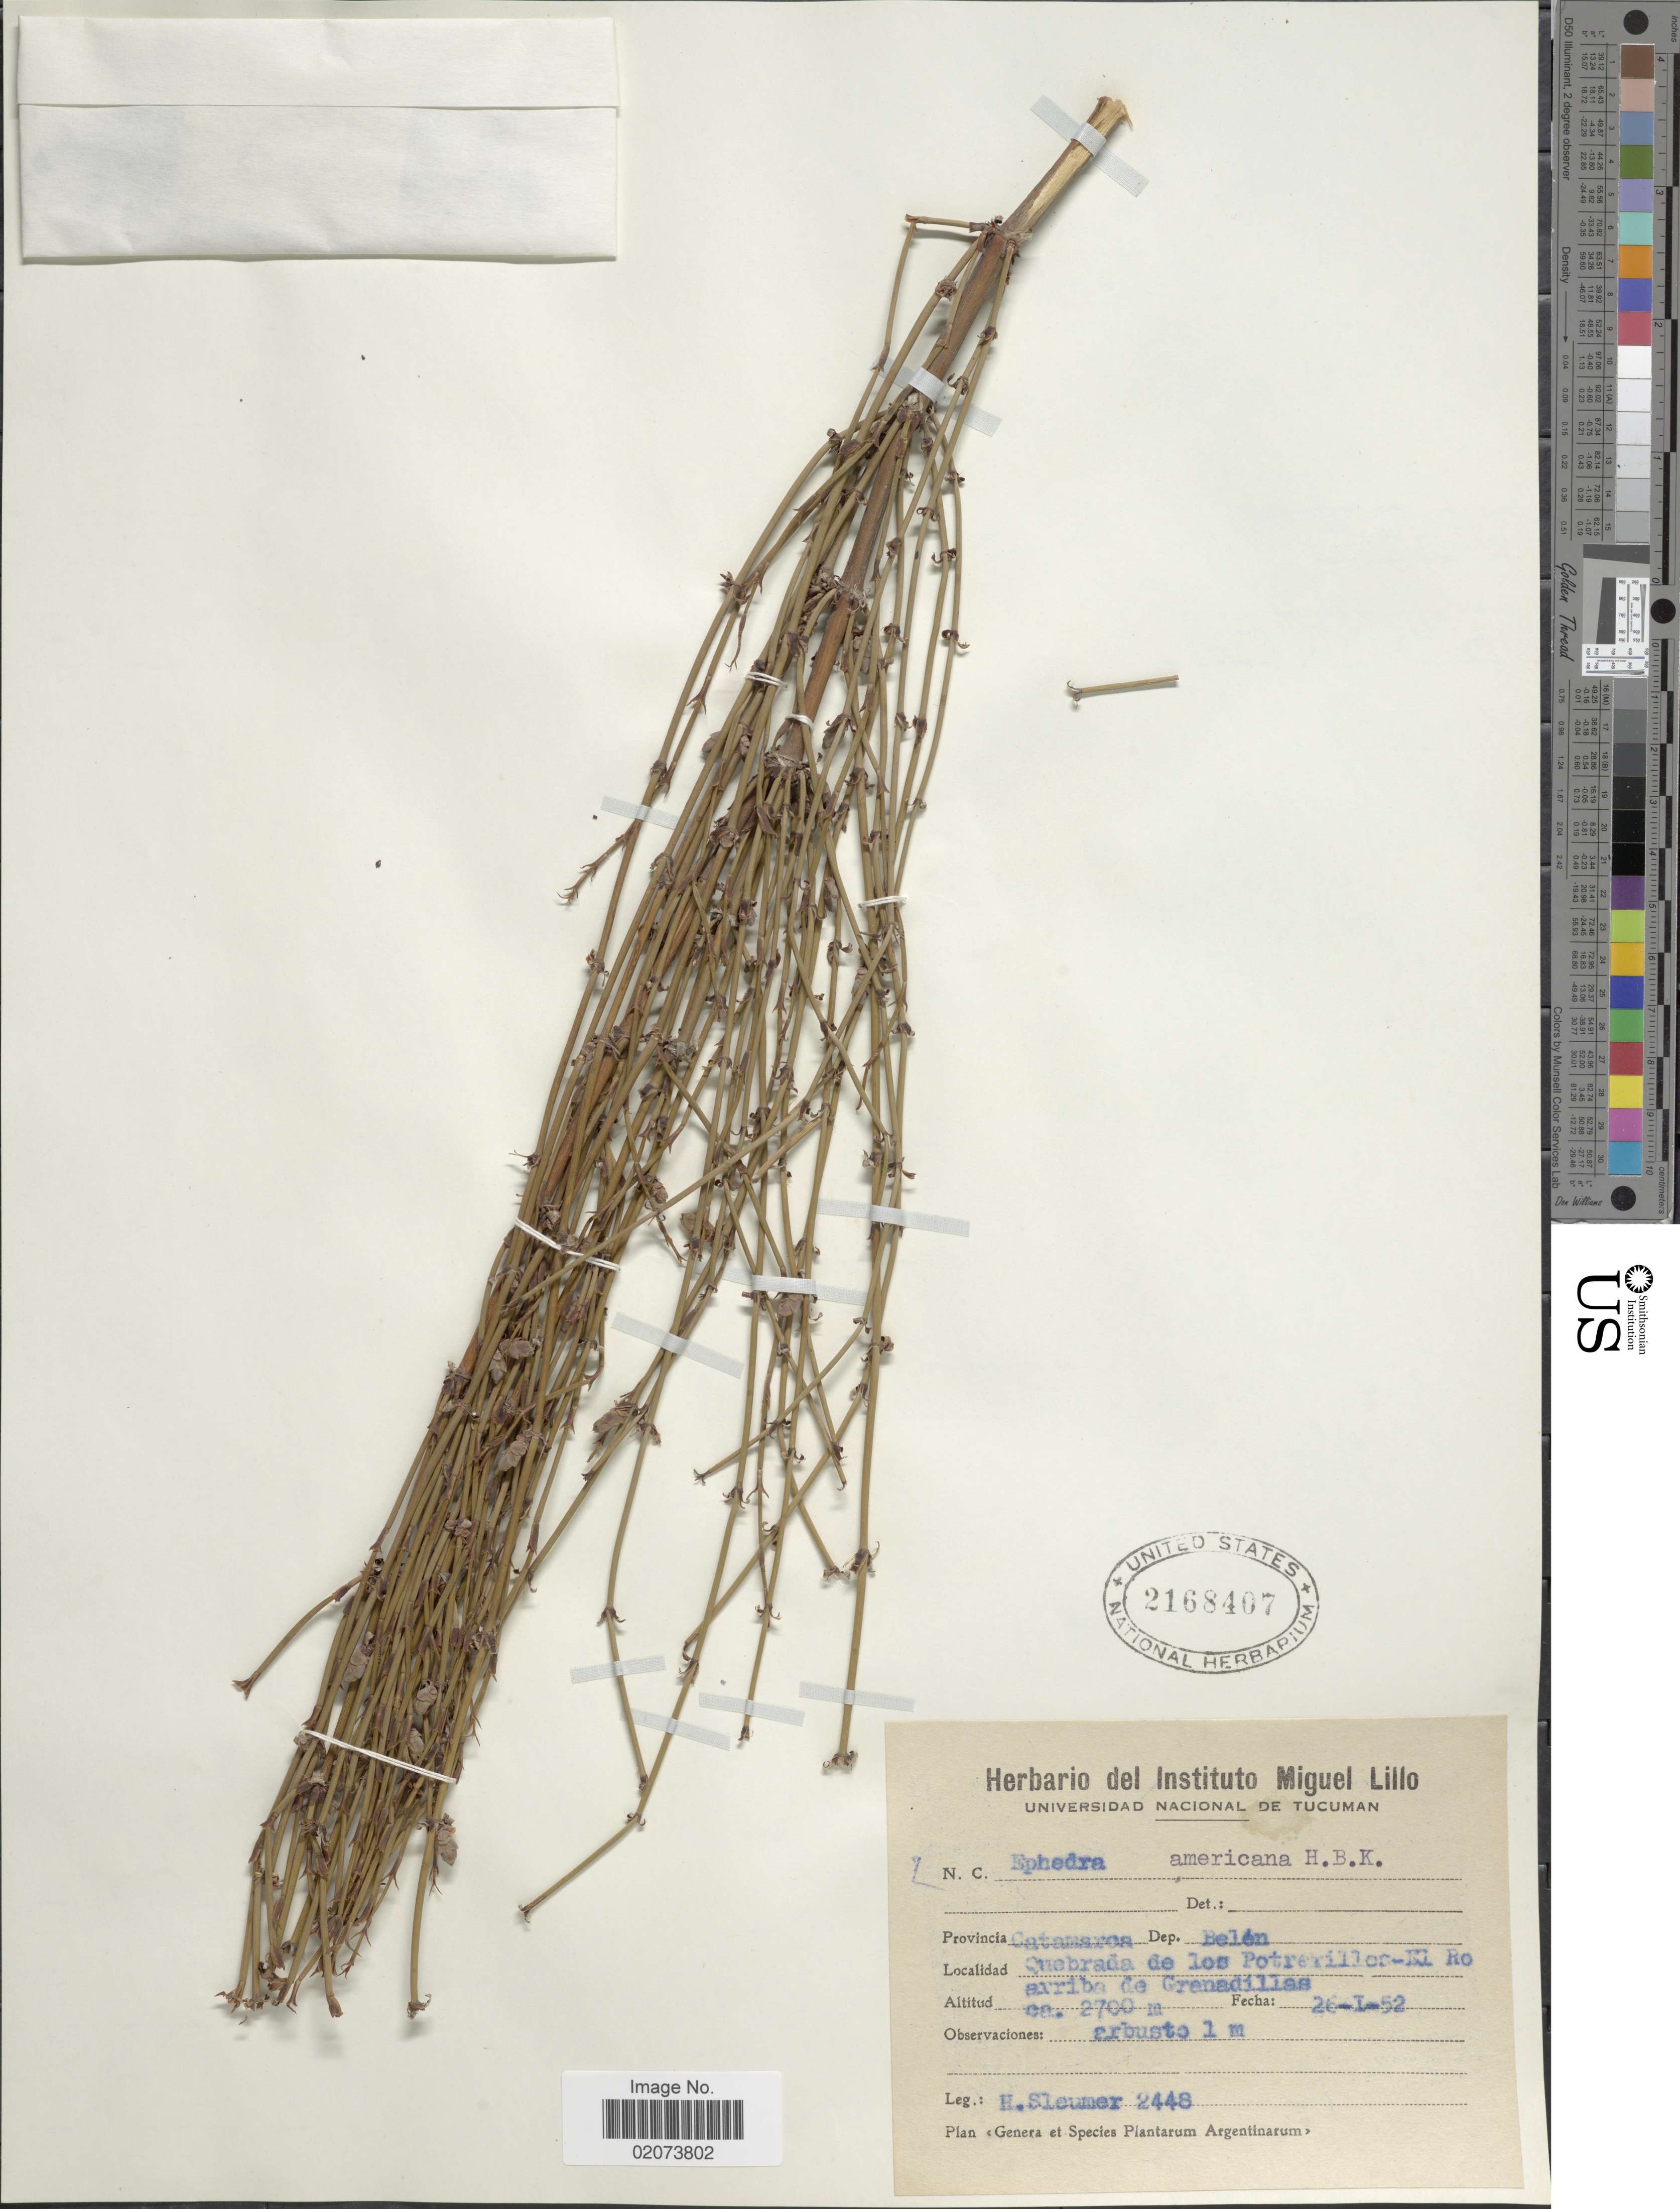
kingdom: Plantae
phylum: Tracheophyta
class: Gnetopsida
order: Ephedrales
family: Ephedraceae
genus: Ephedra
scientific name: Ephedra americana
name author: Humb. & Bonpl. ex Willd.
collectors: H. O. Sleumer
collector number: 2448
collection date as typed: Transcribed d/m/y: 26/1/52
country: Argentina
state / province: Catamarca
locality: Provincia Catamarca, Dep. Belen, Quebrada de los Potrerillos, El Rio arriba de Grenadillas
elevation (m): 2700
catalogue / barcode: US 2168407